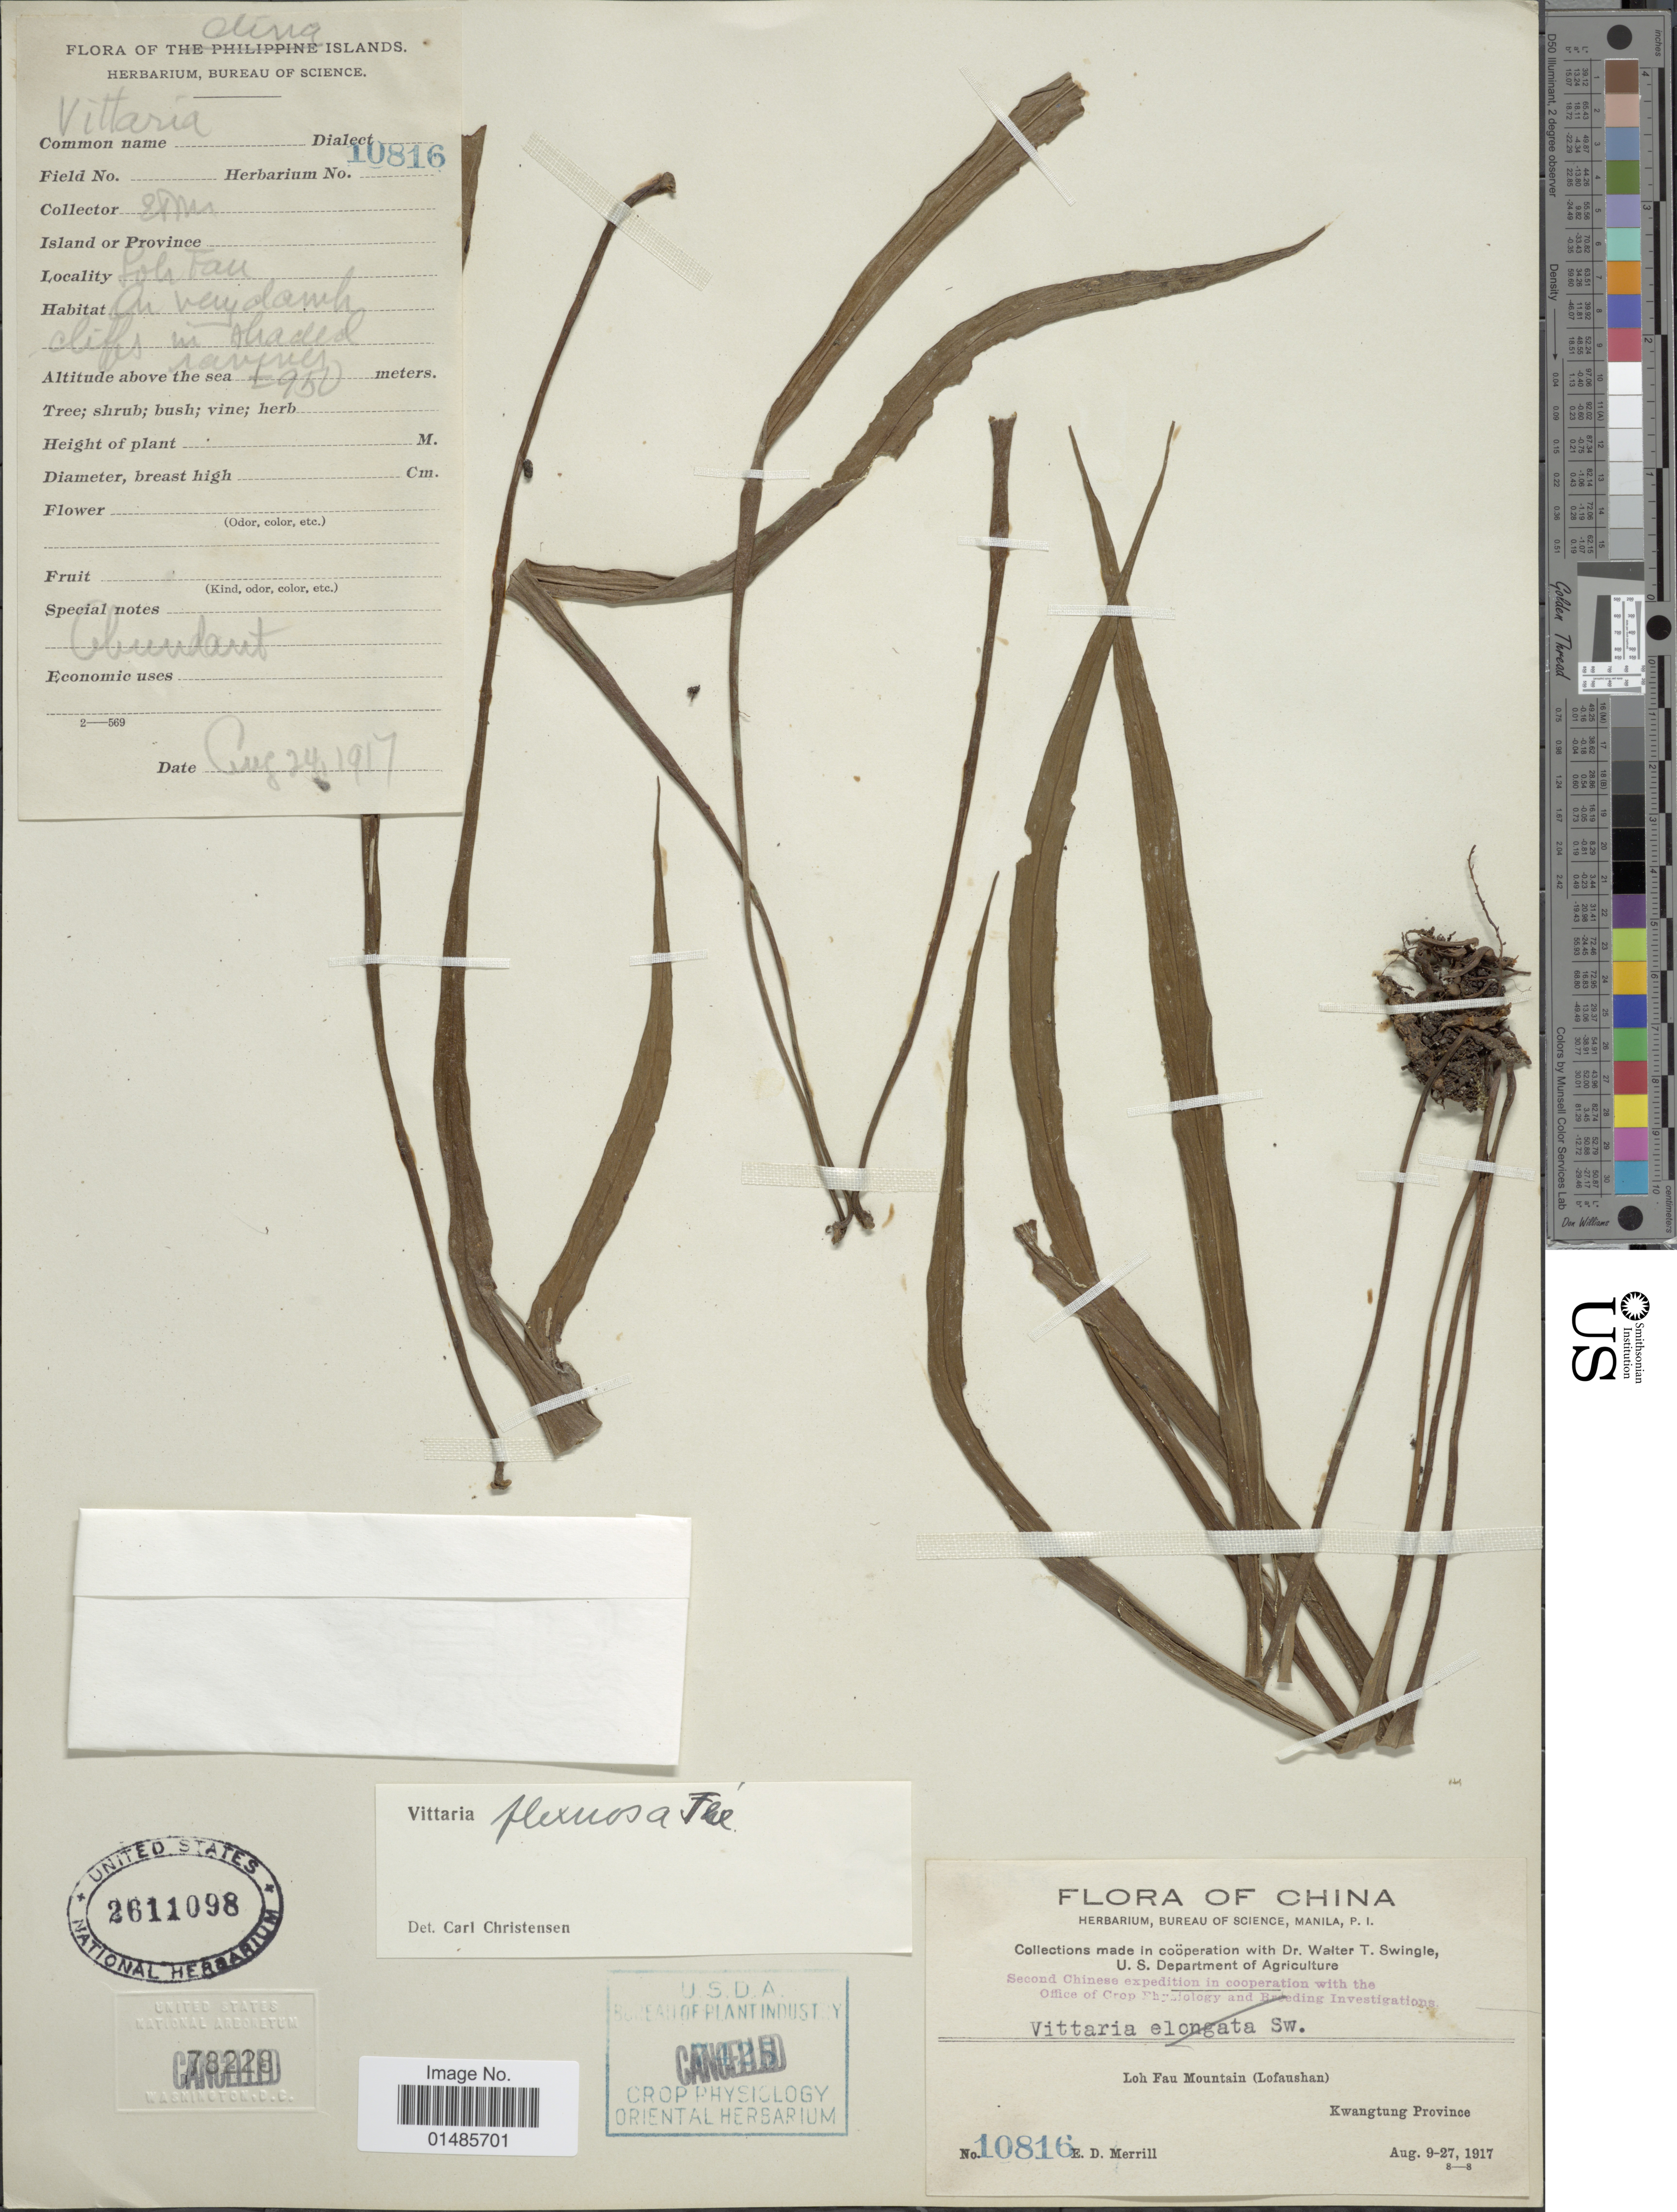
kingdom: Plantae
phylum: Tracheophyta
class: Polypodiopsida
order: Polypodiales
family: Pteridaceae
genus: Haplopteris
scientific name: Haplopteris flexuosa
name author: (Fée) E.H. Crane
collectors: E. D. Merrill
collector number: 10816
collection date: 1917-08-24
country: China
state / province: Guangdong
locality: Loh Fau Mountain (Lofaushan). Kwangtung Province.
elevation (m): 950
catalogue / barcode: US 2611098